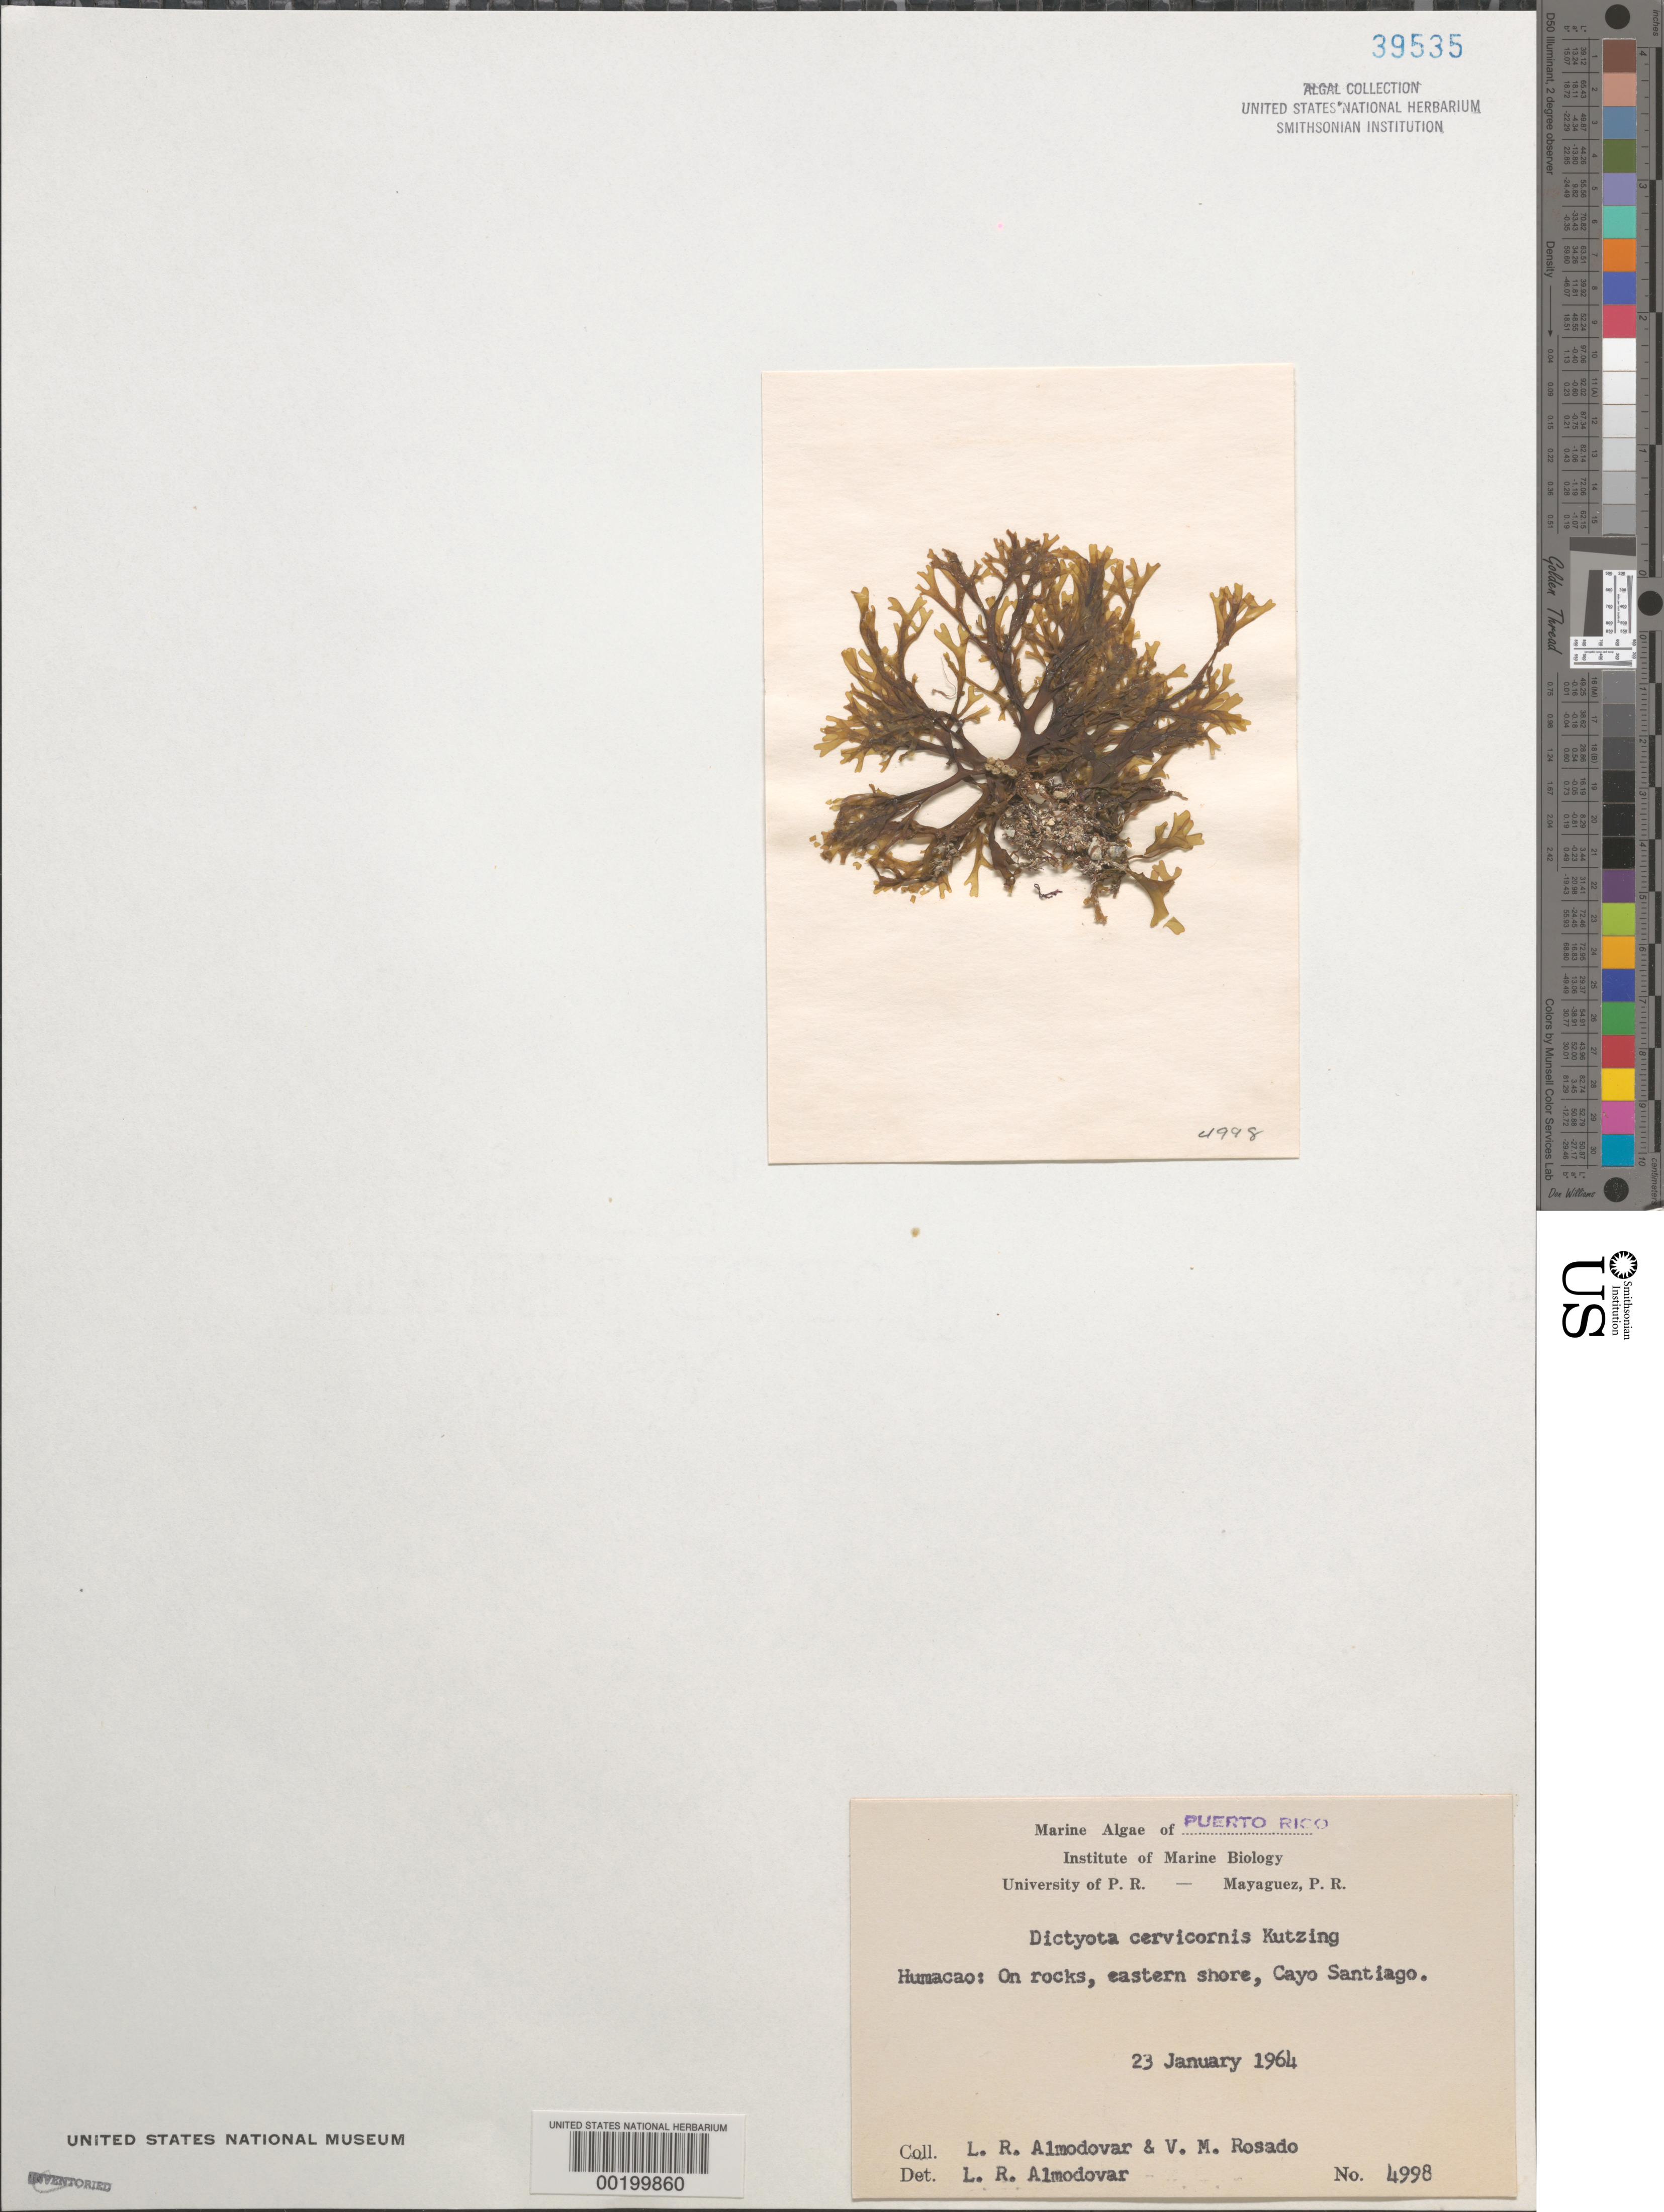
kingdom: Chromista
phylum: Ochrophyta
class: Phaeophyceae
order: Dictyotales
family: Dictyotaceae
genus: Dictyota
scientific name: Dictyota cervicornis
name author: Kütz.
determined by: Almodovar, L. R.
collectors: L. Almodovar & V. Rosado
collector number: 4998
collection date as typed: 23 Jan 1964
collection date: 1964-01-23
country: Puerto Rico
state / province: Humacao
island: Cayo Santiago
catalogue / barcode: US 39535